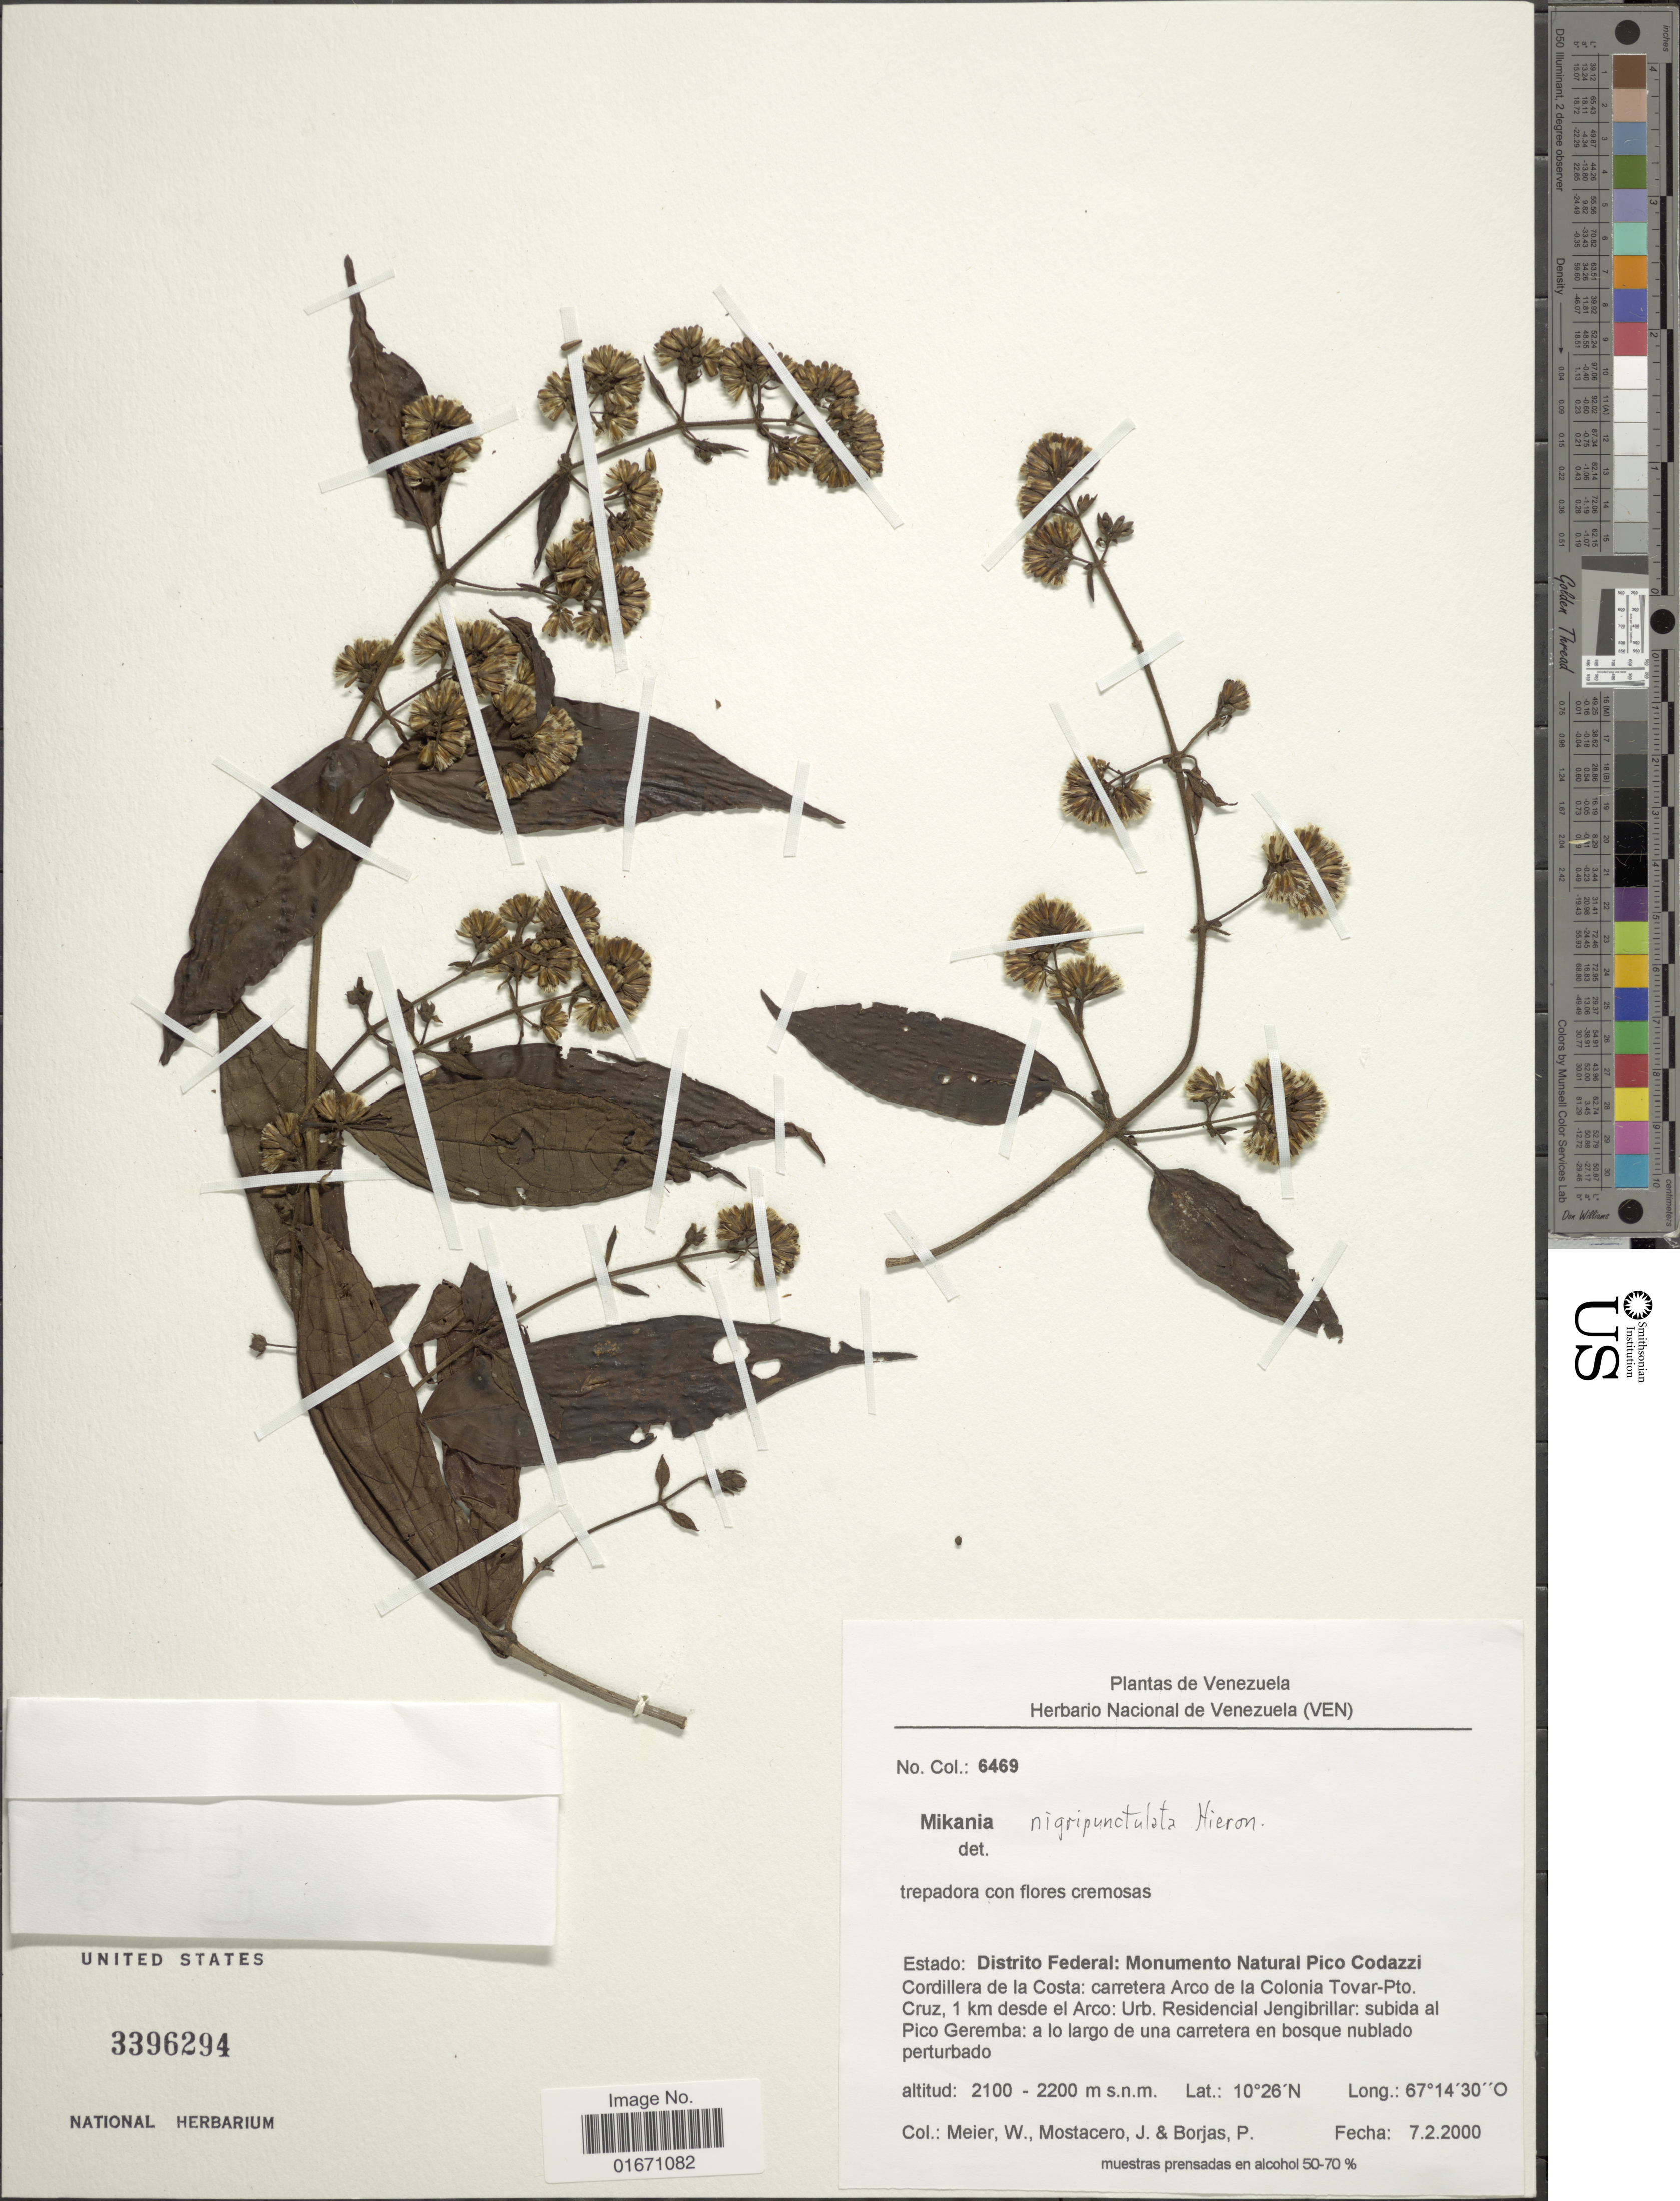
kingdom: Plantae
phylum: Tracheophyta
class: Magnoliopsida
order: Asterales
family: Asteraceae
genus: Mikania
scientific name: Mikania nigropunctulata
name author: Hieron.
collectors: W. Meier, J. Mostacero & P. Borjas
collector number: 6469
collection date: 2000-02-07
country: Venezuela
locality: Estado Distrito Federal, Monumento Natural Pico Codazzi, cordillera de la Costa, carretera Arco de la Colonia Tovar-Pto. Cruz, 1 km desde el Arco, Urb. Residencial Jengibrillar, subida al Pico Geremba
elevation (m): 2100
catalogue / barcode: US 3396294